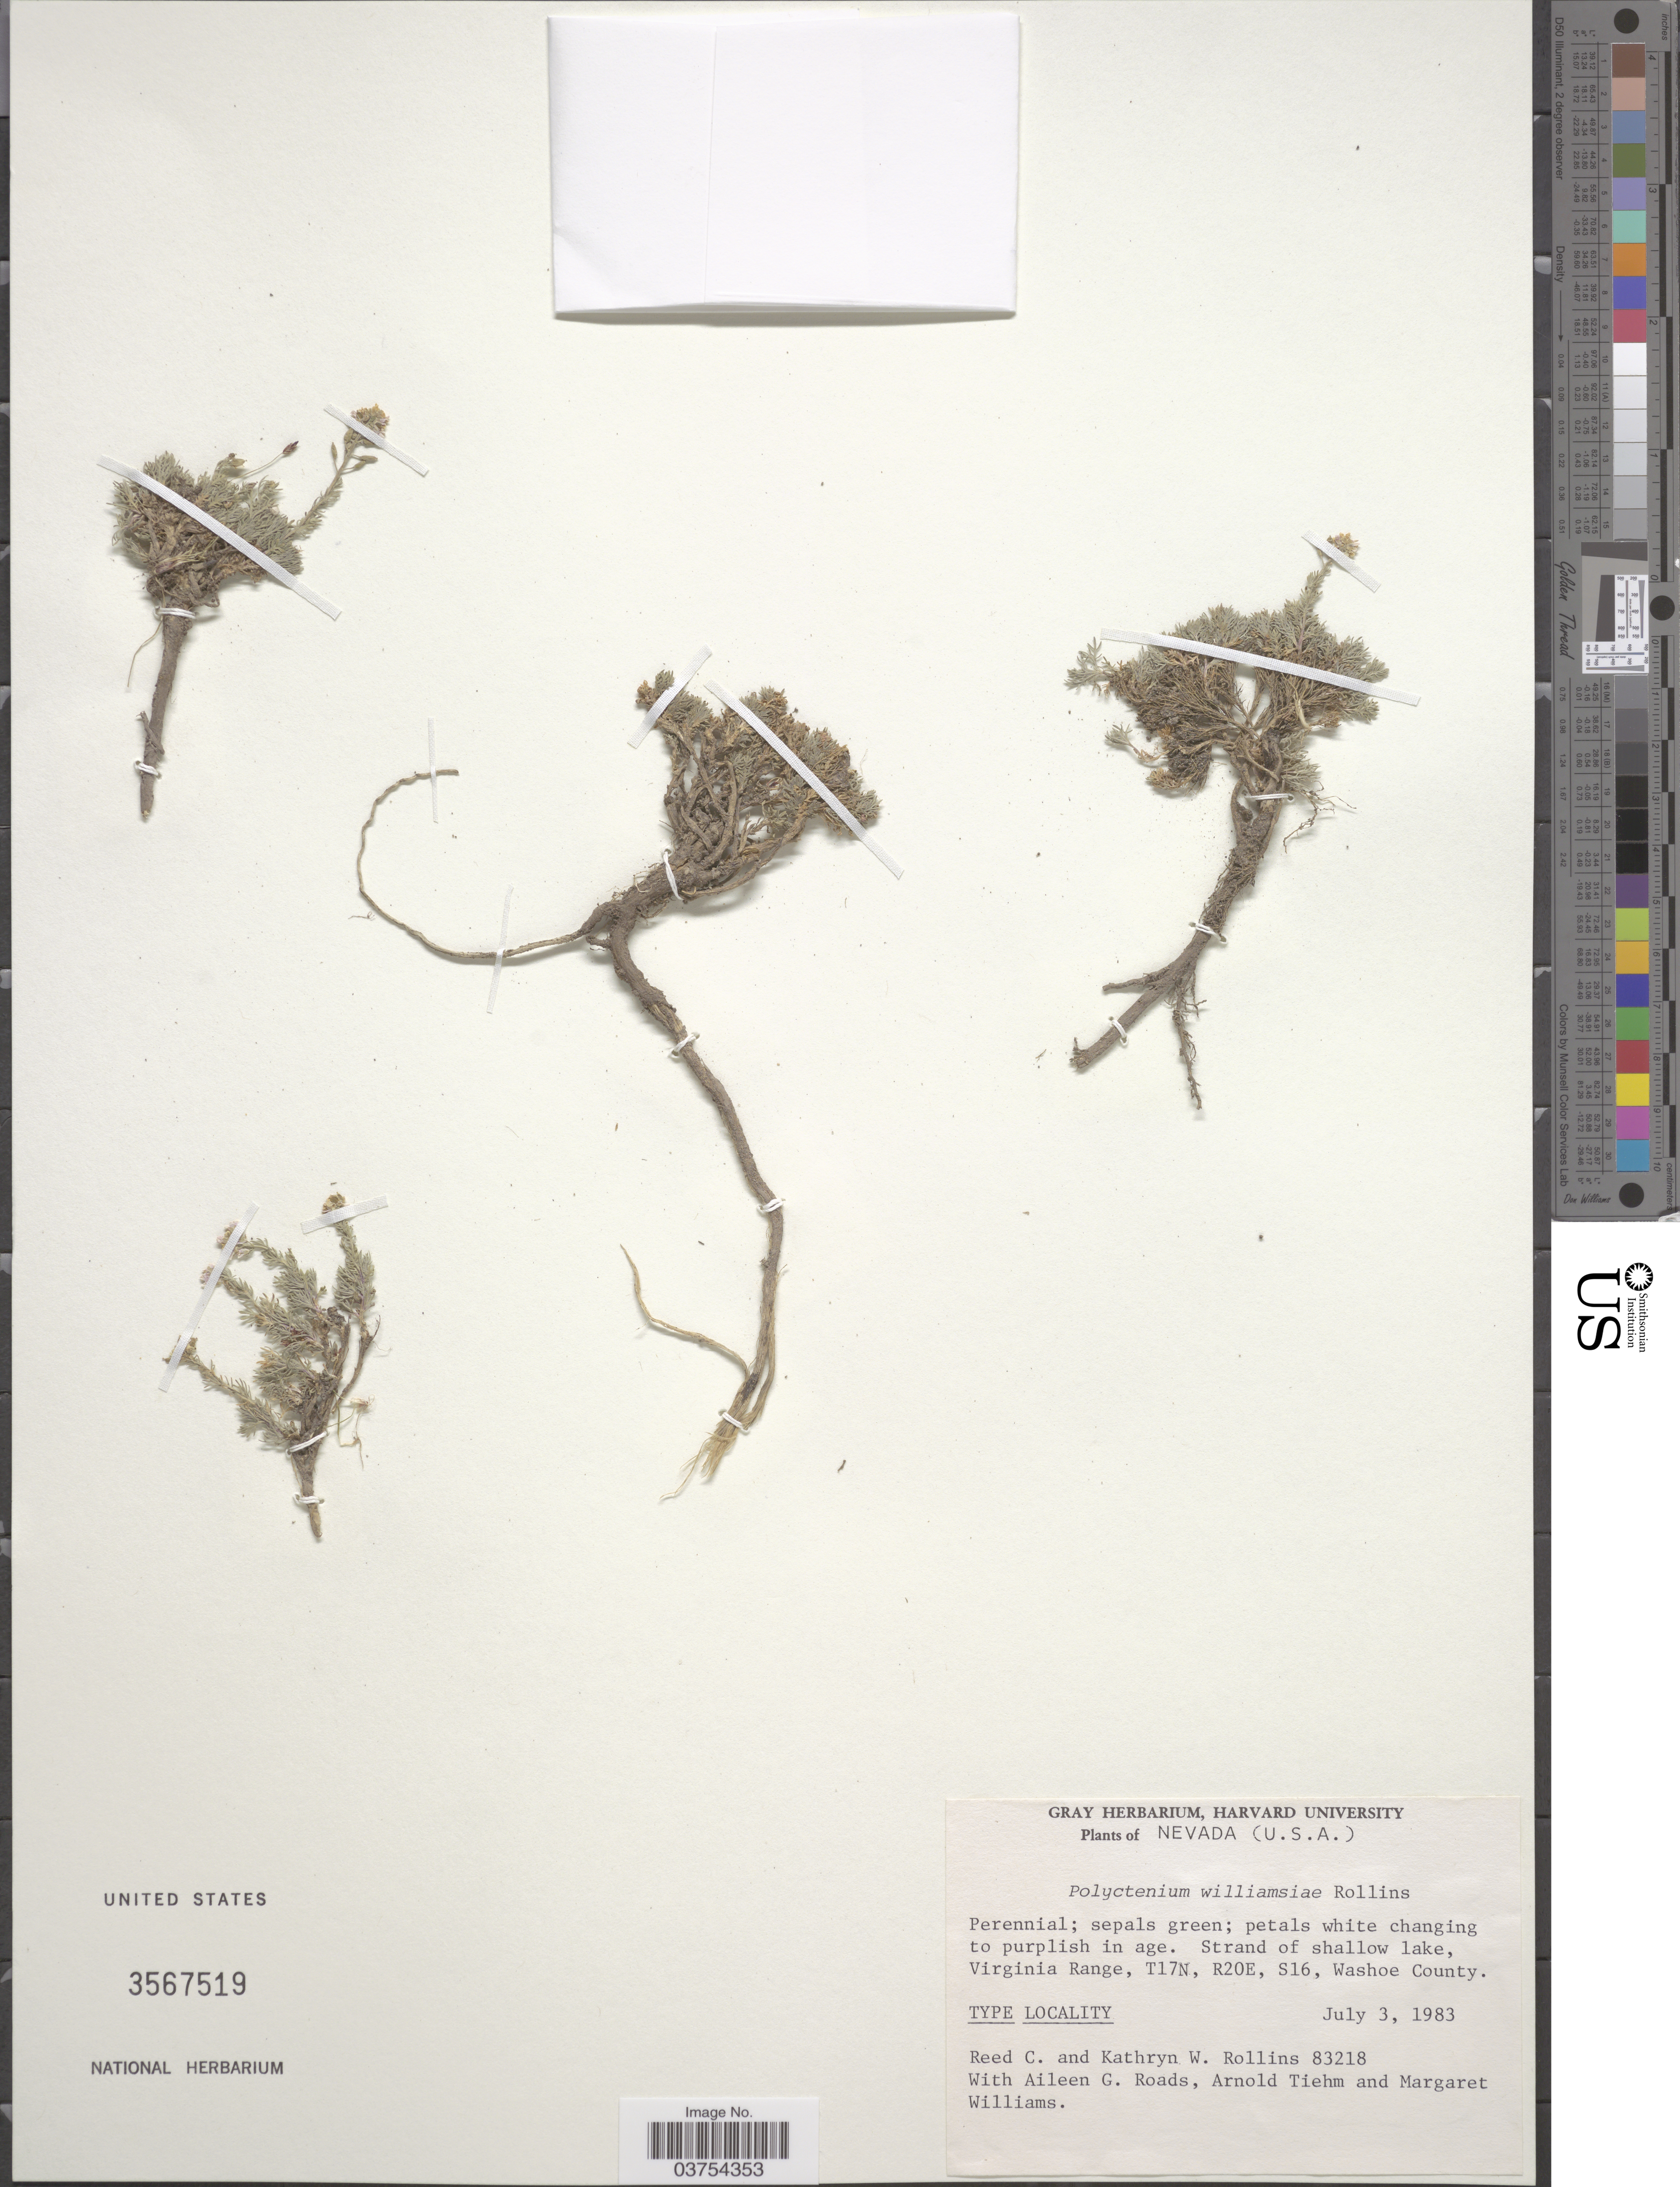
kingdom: Plantae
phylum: Tracheophyta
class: Magnoliopsida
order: Brassicales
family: Brassicaceae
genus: Polyctenium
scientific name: Polyctenium williamsiae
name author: Rollins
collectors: R. C. Rollins, K. W. Rollins, A. Roads, A. Tiehm & M. J. Williams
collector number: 83218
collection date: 1983-07-03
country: United States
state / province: Nevada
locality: Strand of shallow lake, Virginia Range, T17N, R20E, S16, Washoe County.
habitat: strand of shallow lake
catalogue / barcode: US 3567519